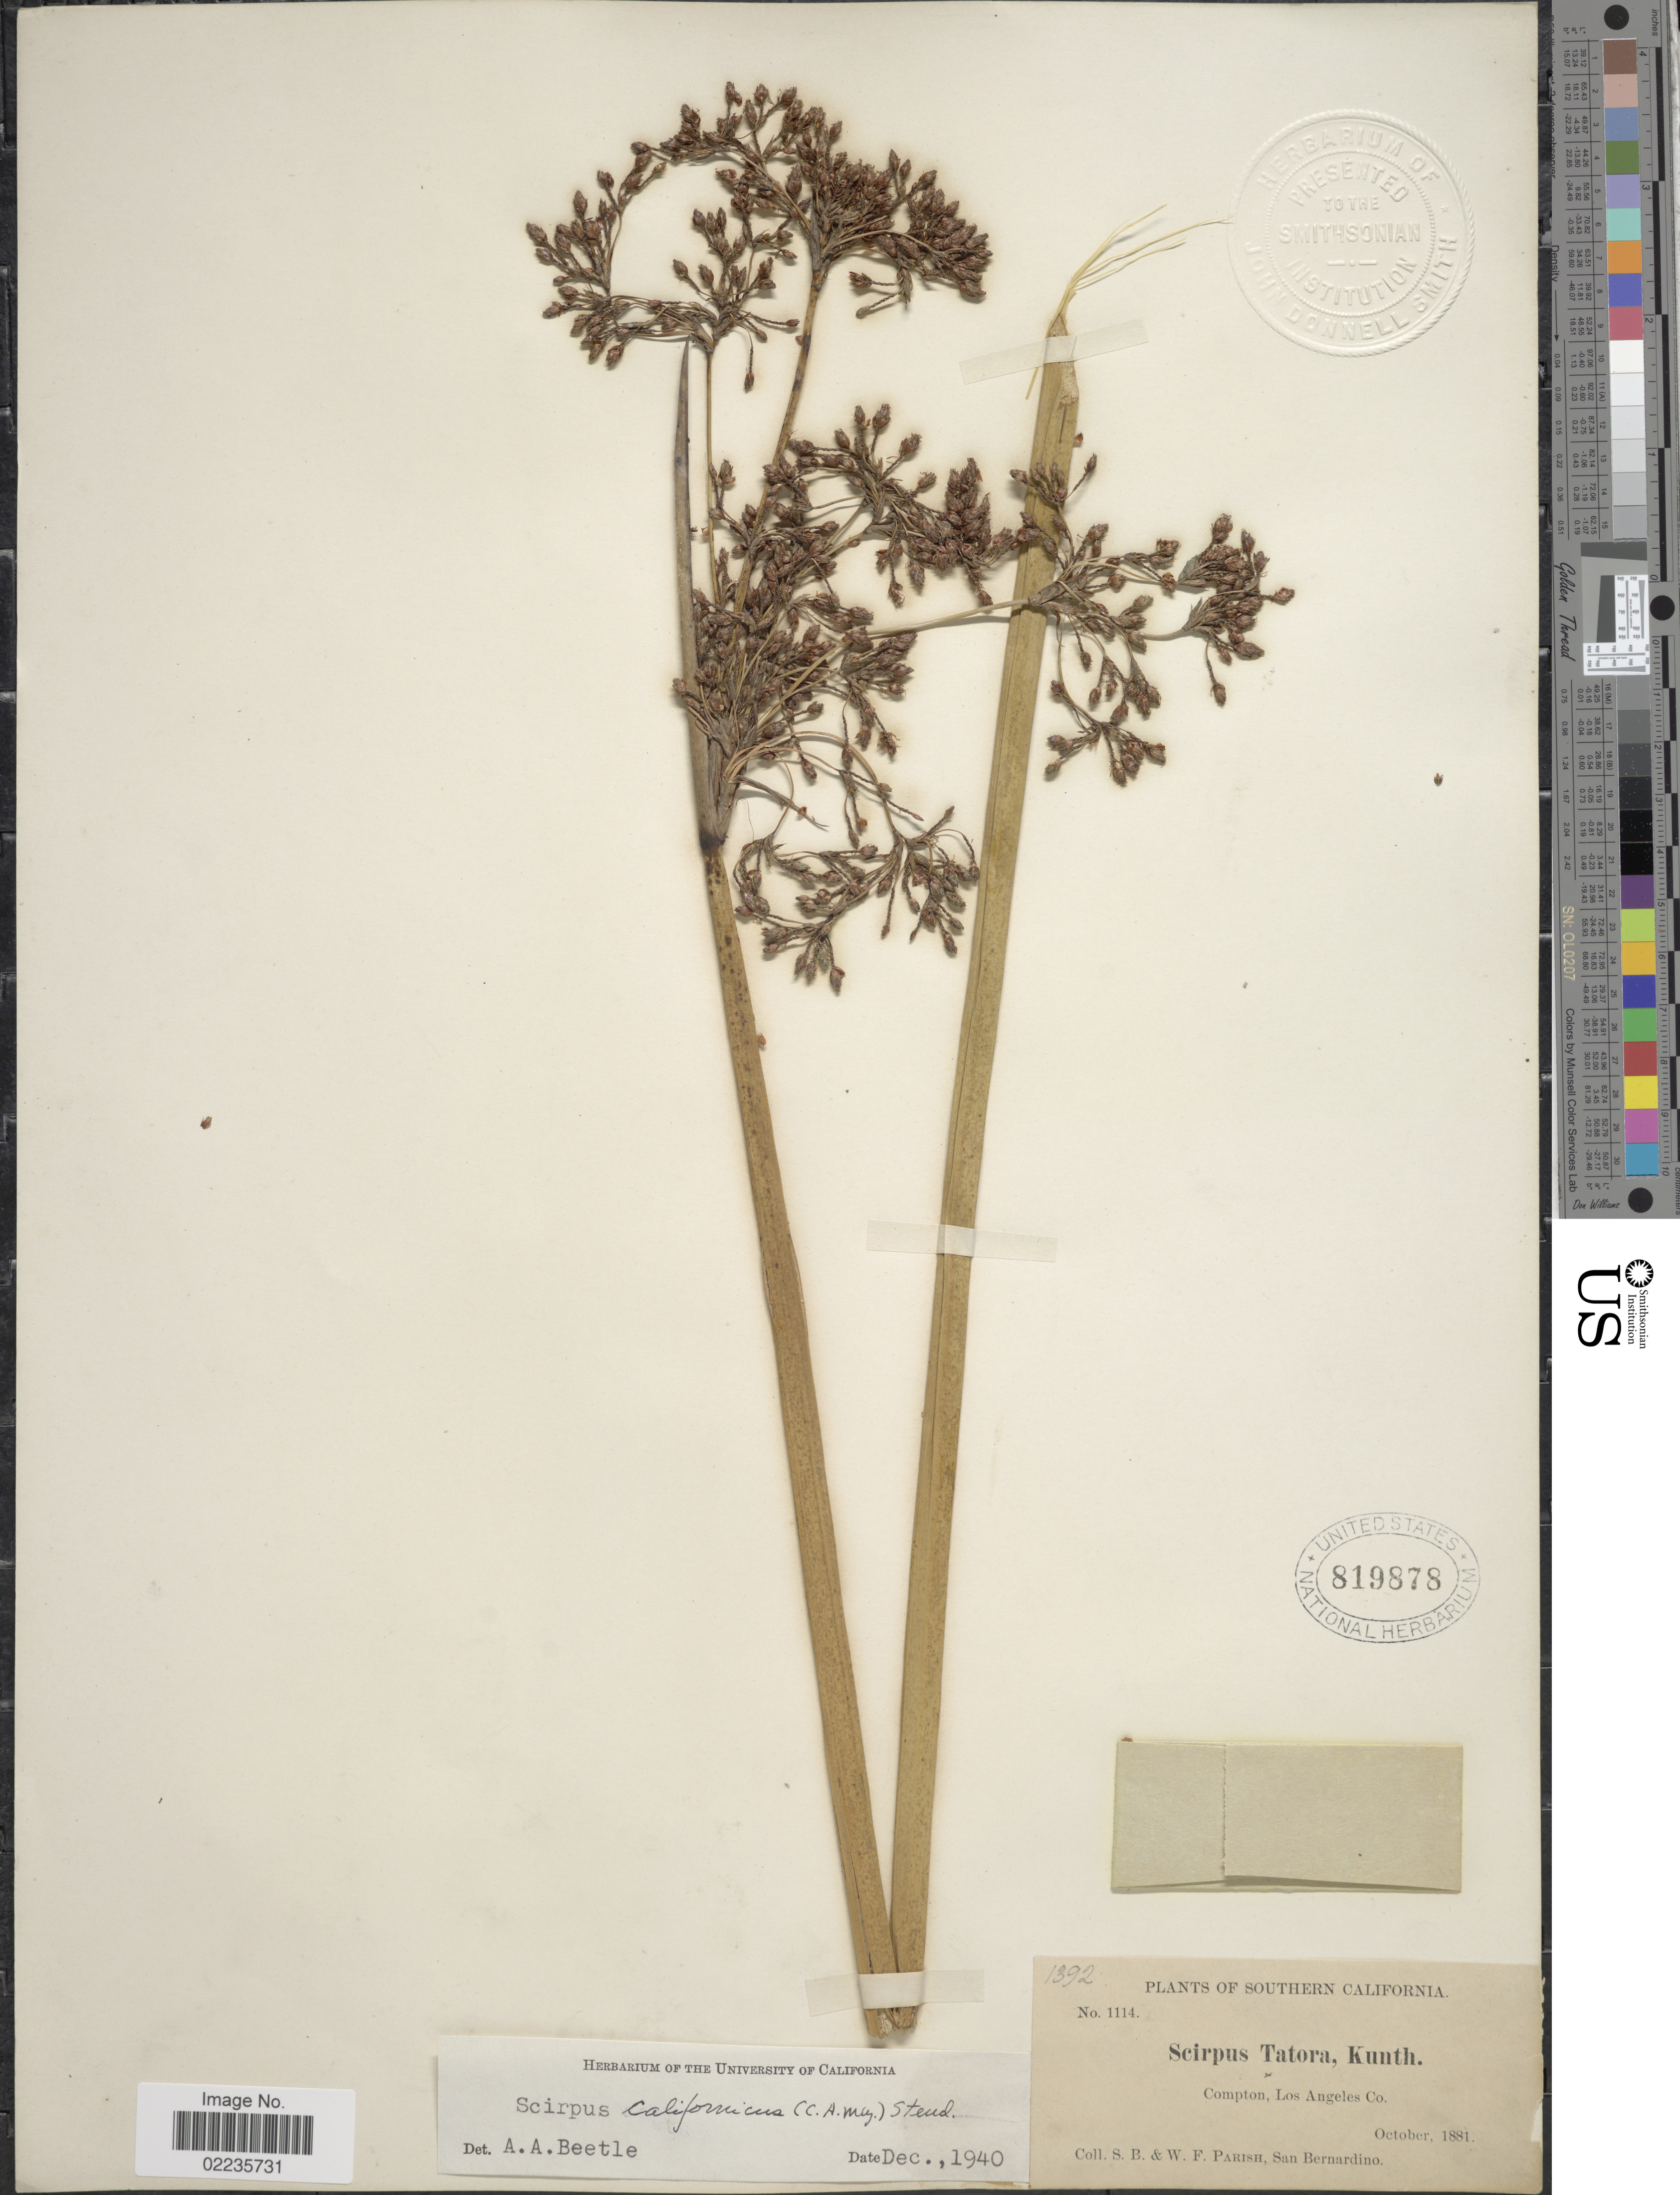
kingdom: Plantae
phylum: Tracheophyta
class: Liliopsida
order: Poales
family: Cyperaceae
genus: Schoenoplectus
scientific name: Schoenoplectus californicus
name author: (C.A. Mey.) Soják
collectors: S. B. Parish & W. F. Parish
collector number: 1392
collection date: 1881-10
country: United States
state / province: California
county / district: Los Angeles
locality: Southern California, Compton, Los Angeles Co.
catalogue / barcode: US 819878